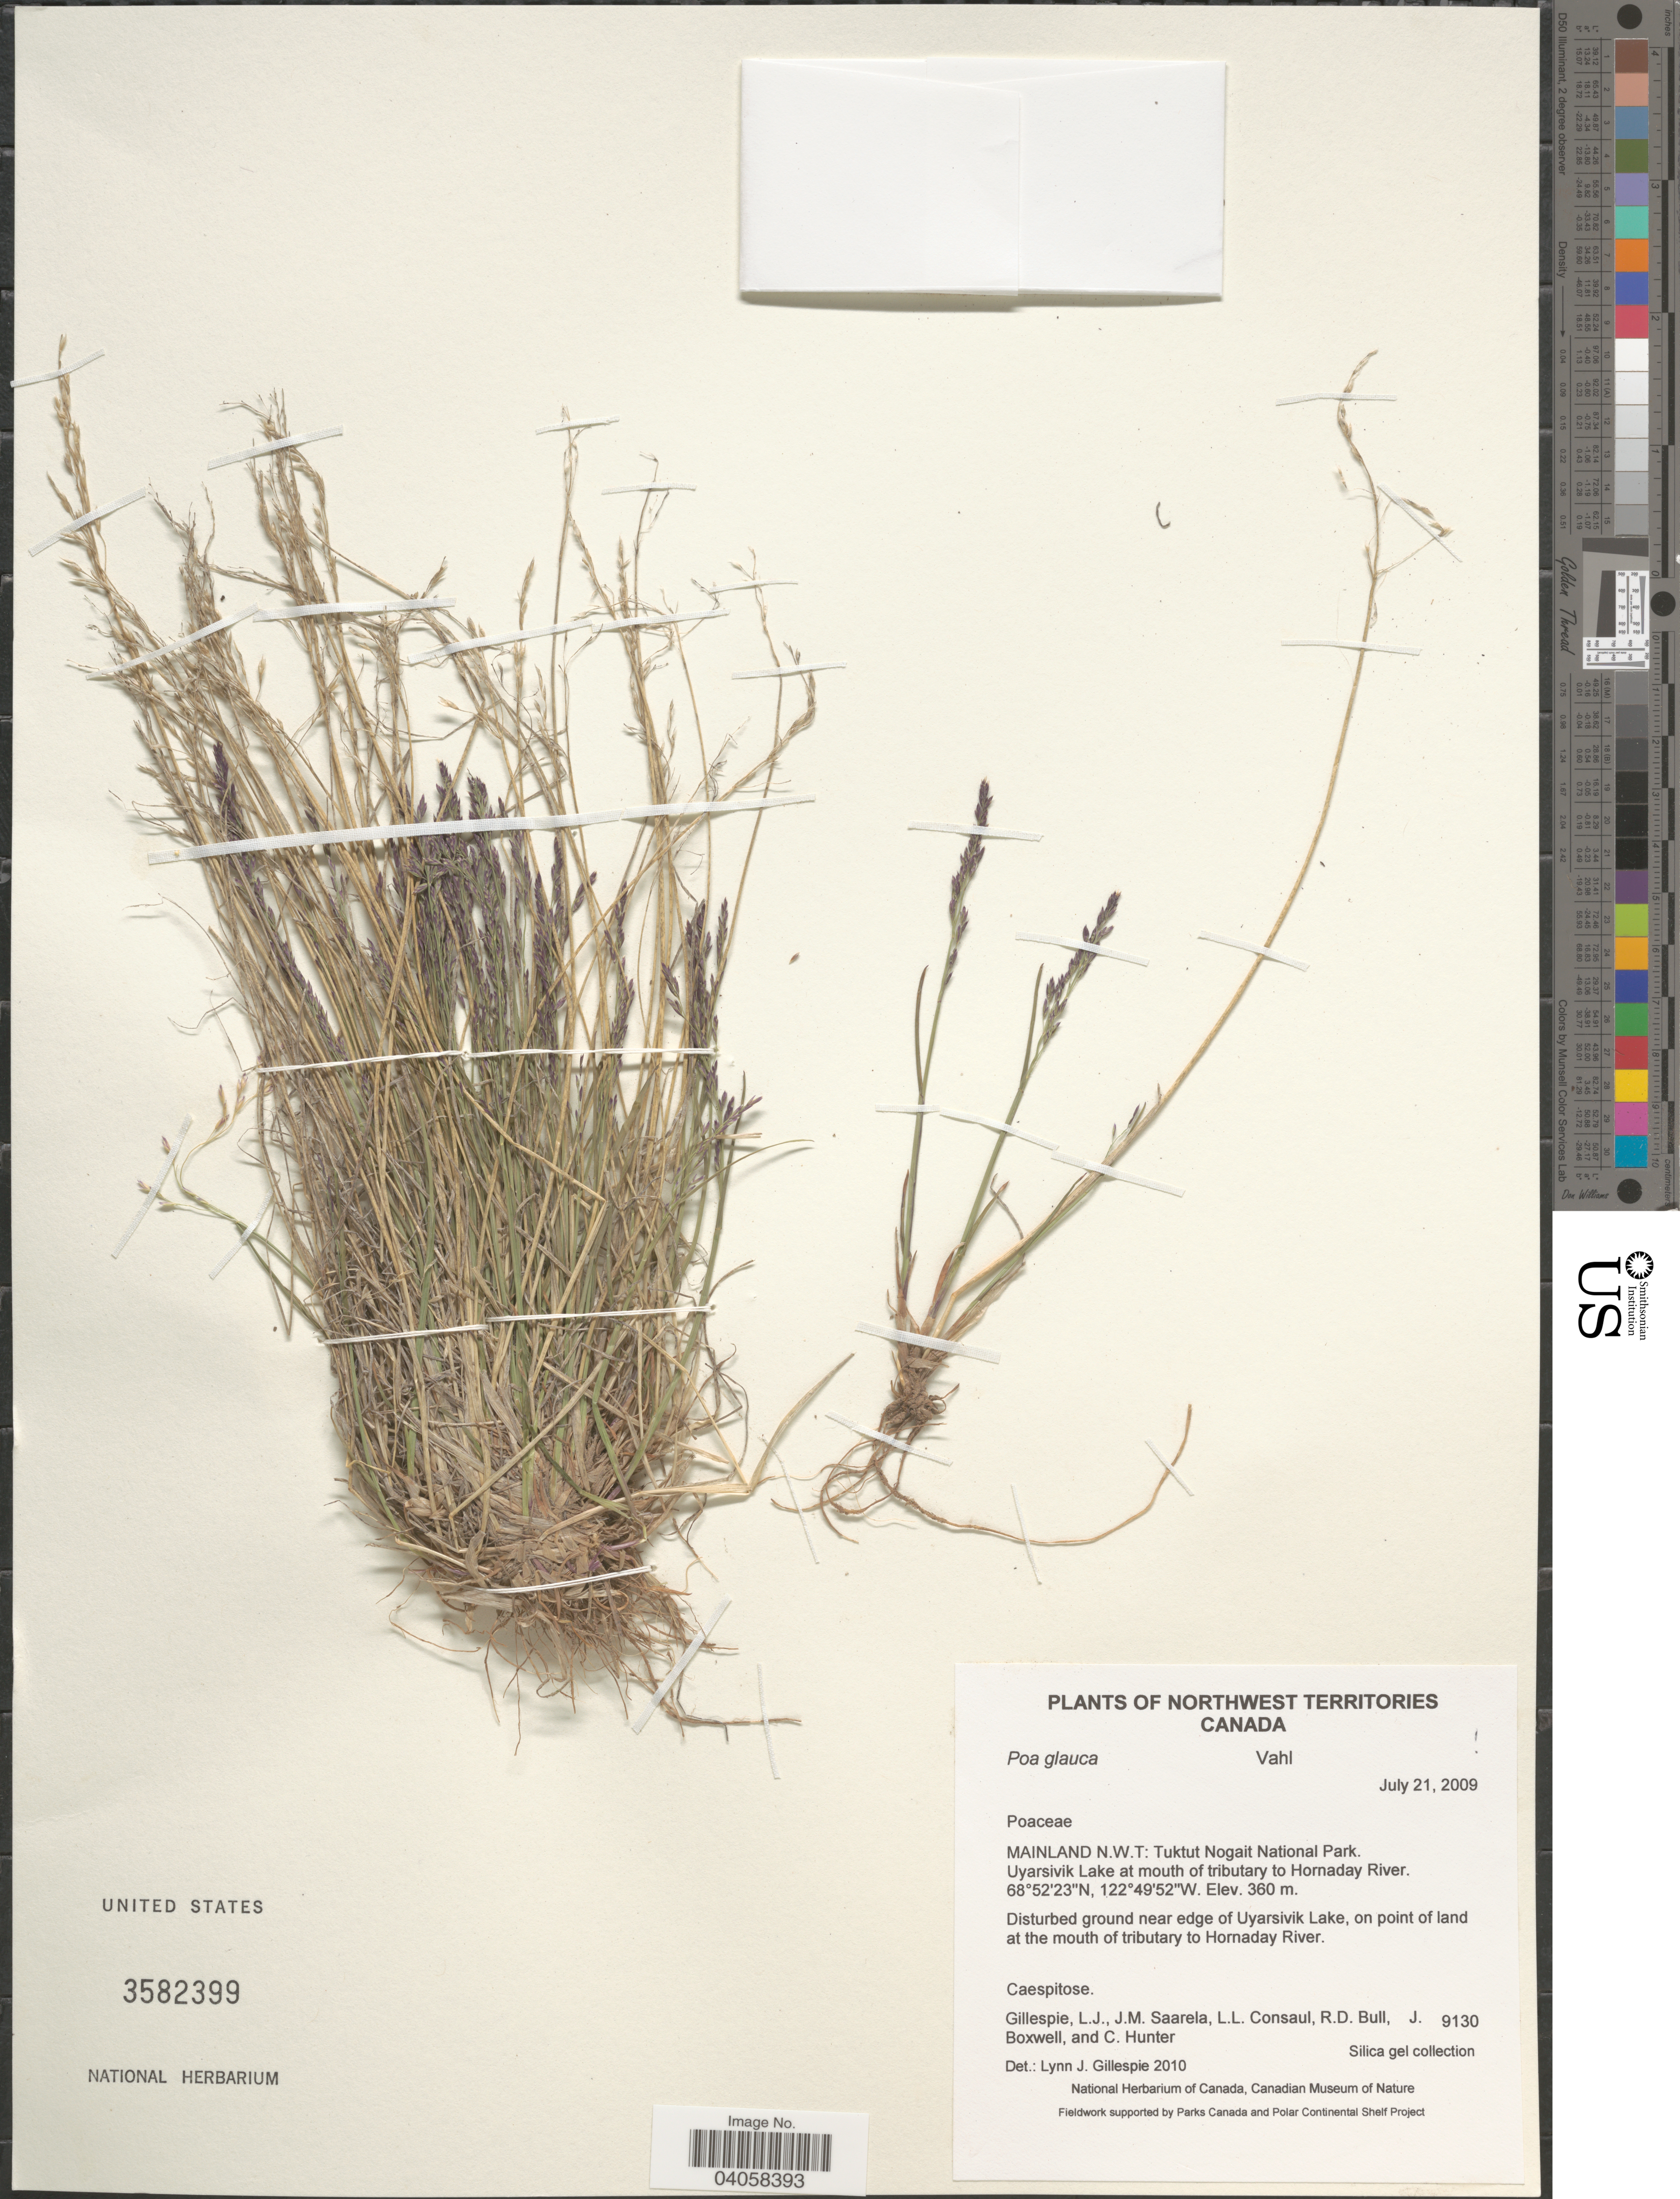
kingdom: Plantae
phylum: Tracheophyta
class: Liliopsida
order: Poales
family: Poaceae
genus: Poa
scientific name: Poa glauca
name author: Vahl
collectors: L. Gillespie, J. Saarela, L. Consaul, R. Bull & et al.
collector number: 9130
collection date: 2009-07-21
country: Canada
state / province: Northwest Territories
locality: Mainland N.W.T: Tuktut Nogait National Park. Uyarsivik Lake at mouth of tributary to Hornaday River. Disturbed ground near edge of Uyarsivik Lake, on point of land at the mouth of tributary to Hornaday River.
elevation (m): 360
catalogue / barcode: US 3582399